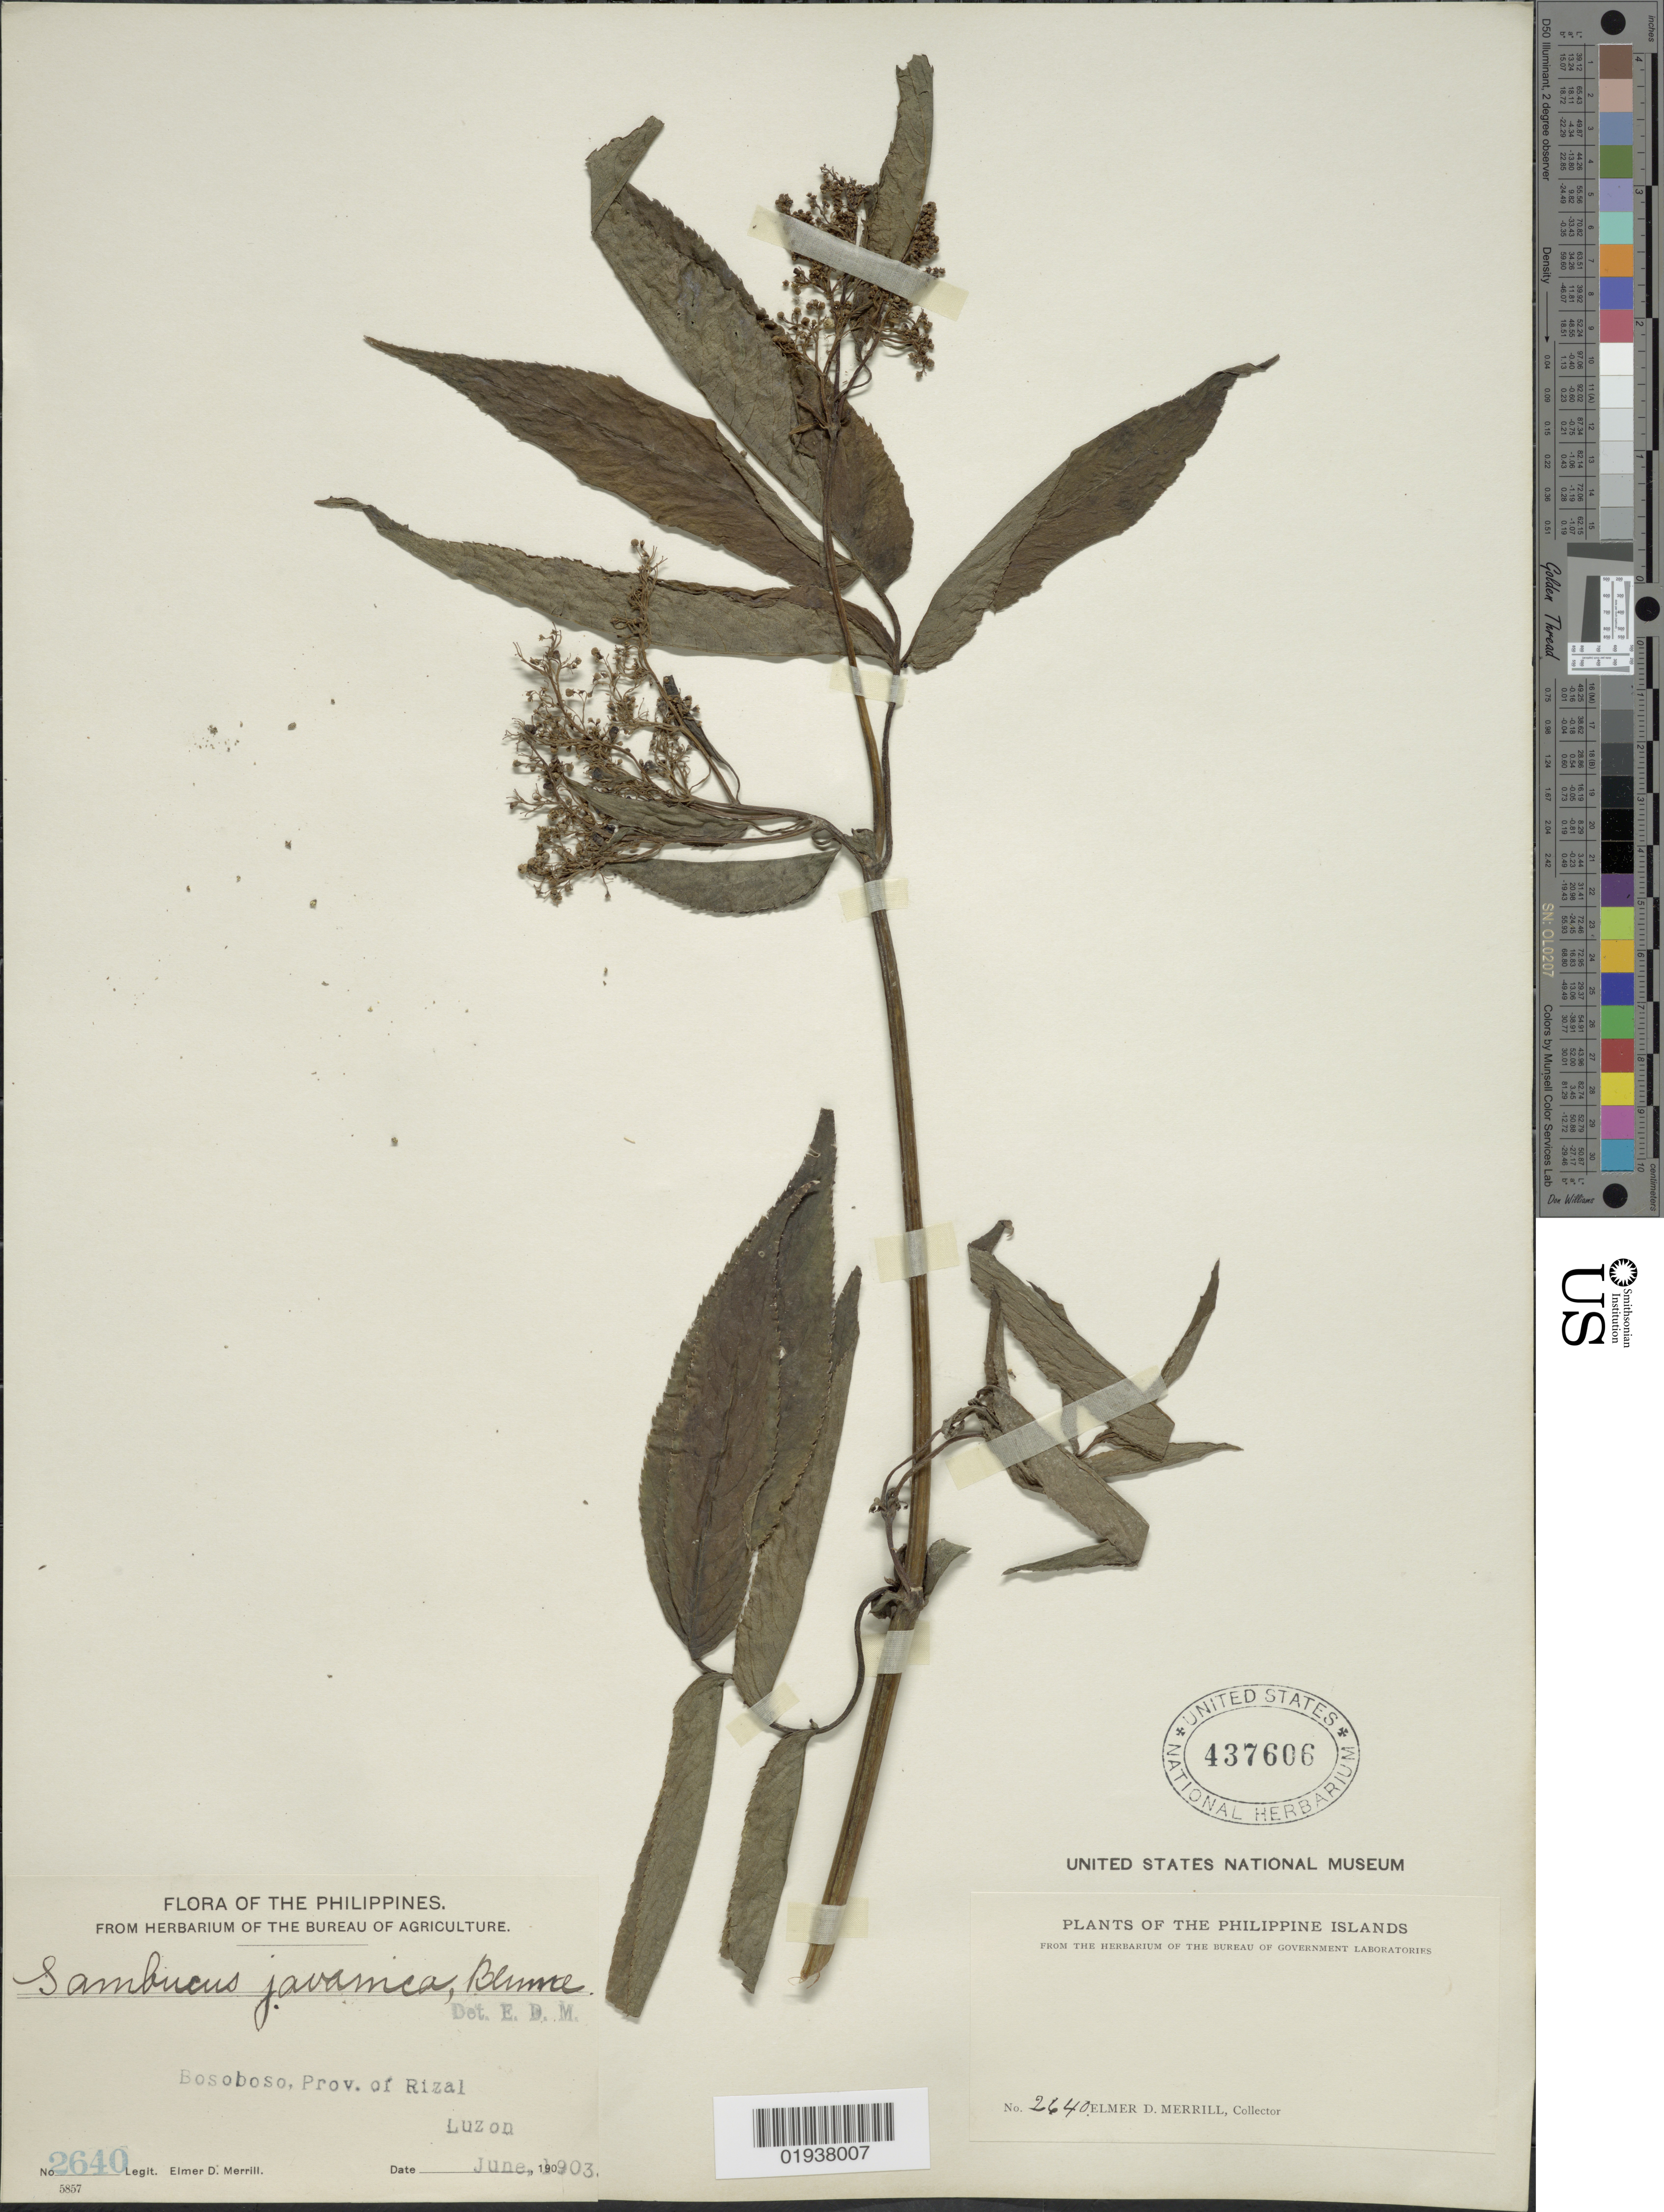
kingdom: Plantae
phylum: Tracheophyta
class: Magnoliopsida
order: Dipsacales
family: Viburnaceae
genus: Sambucus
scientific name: Sambucus javanica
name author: Blume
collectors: E. D. Merrill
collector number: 2640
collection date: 1903-06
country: Philippines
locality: Bosoboso, Prov. of Rizal, Luzon.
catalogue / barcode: US 437606